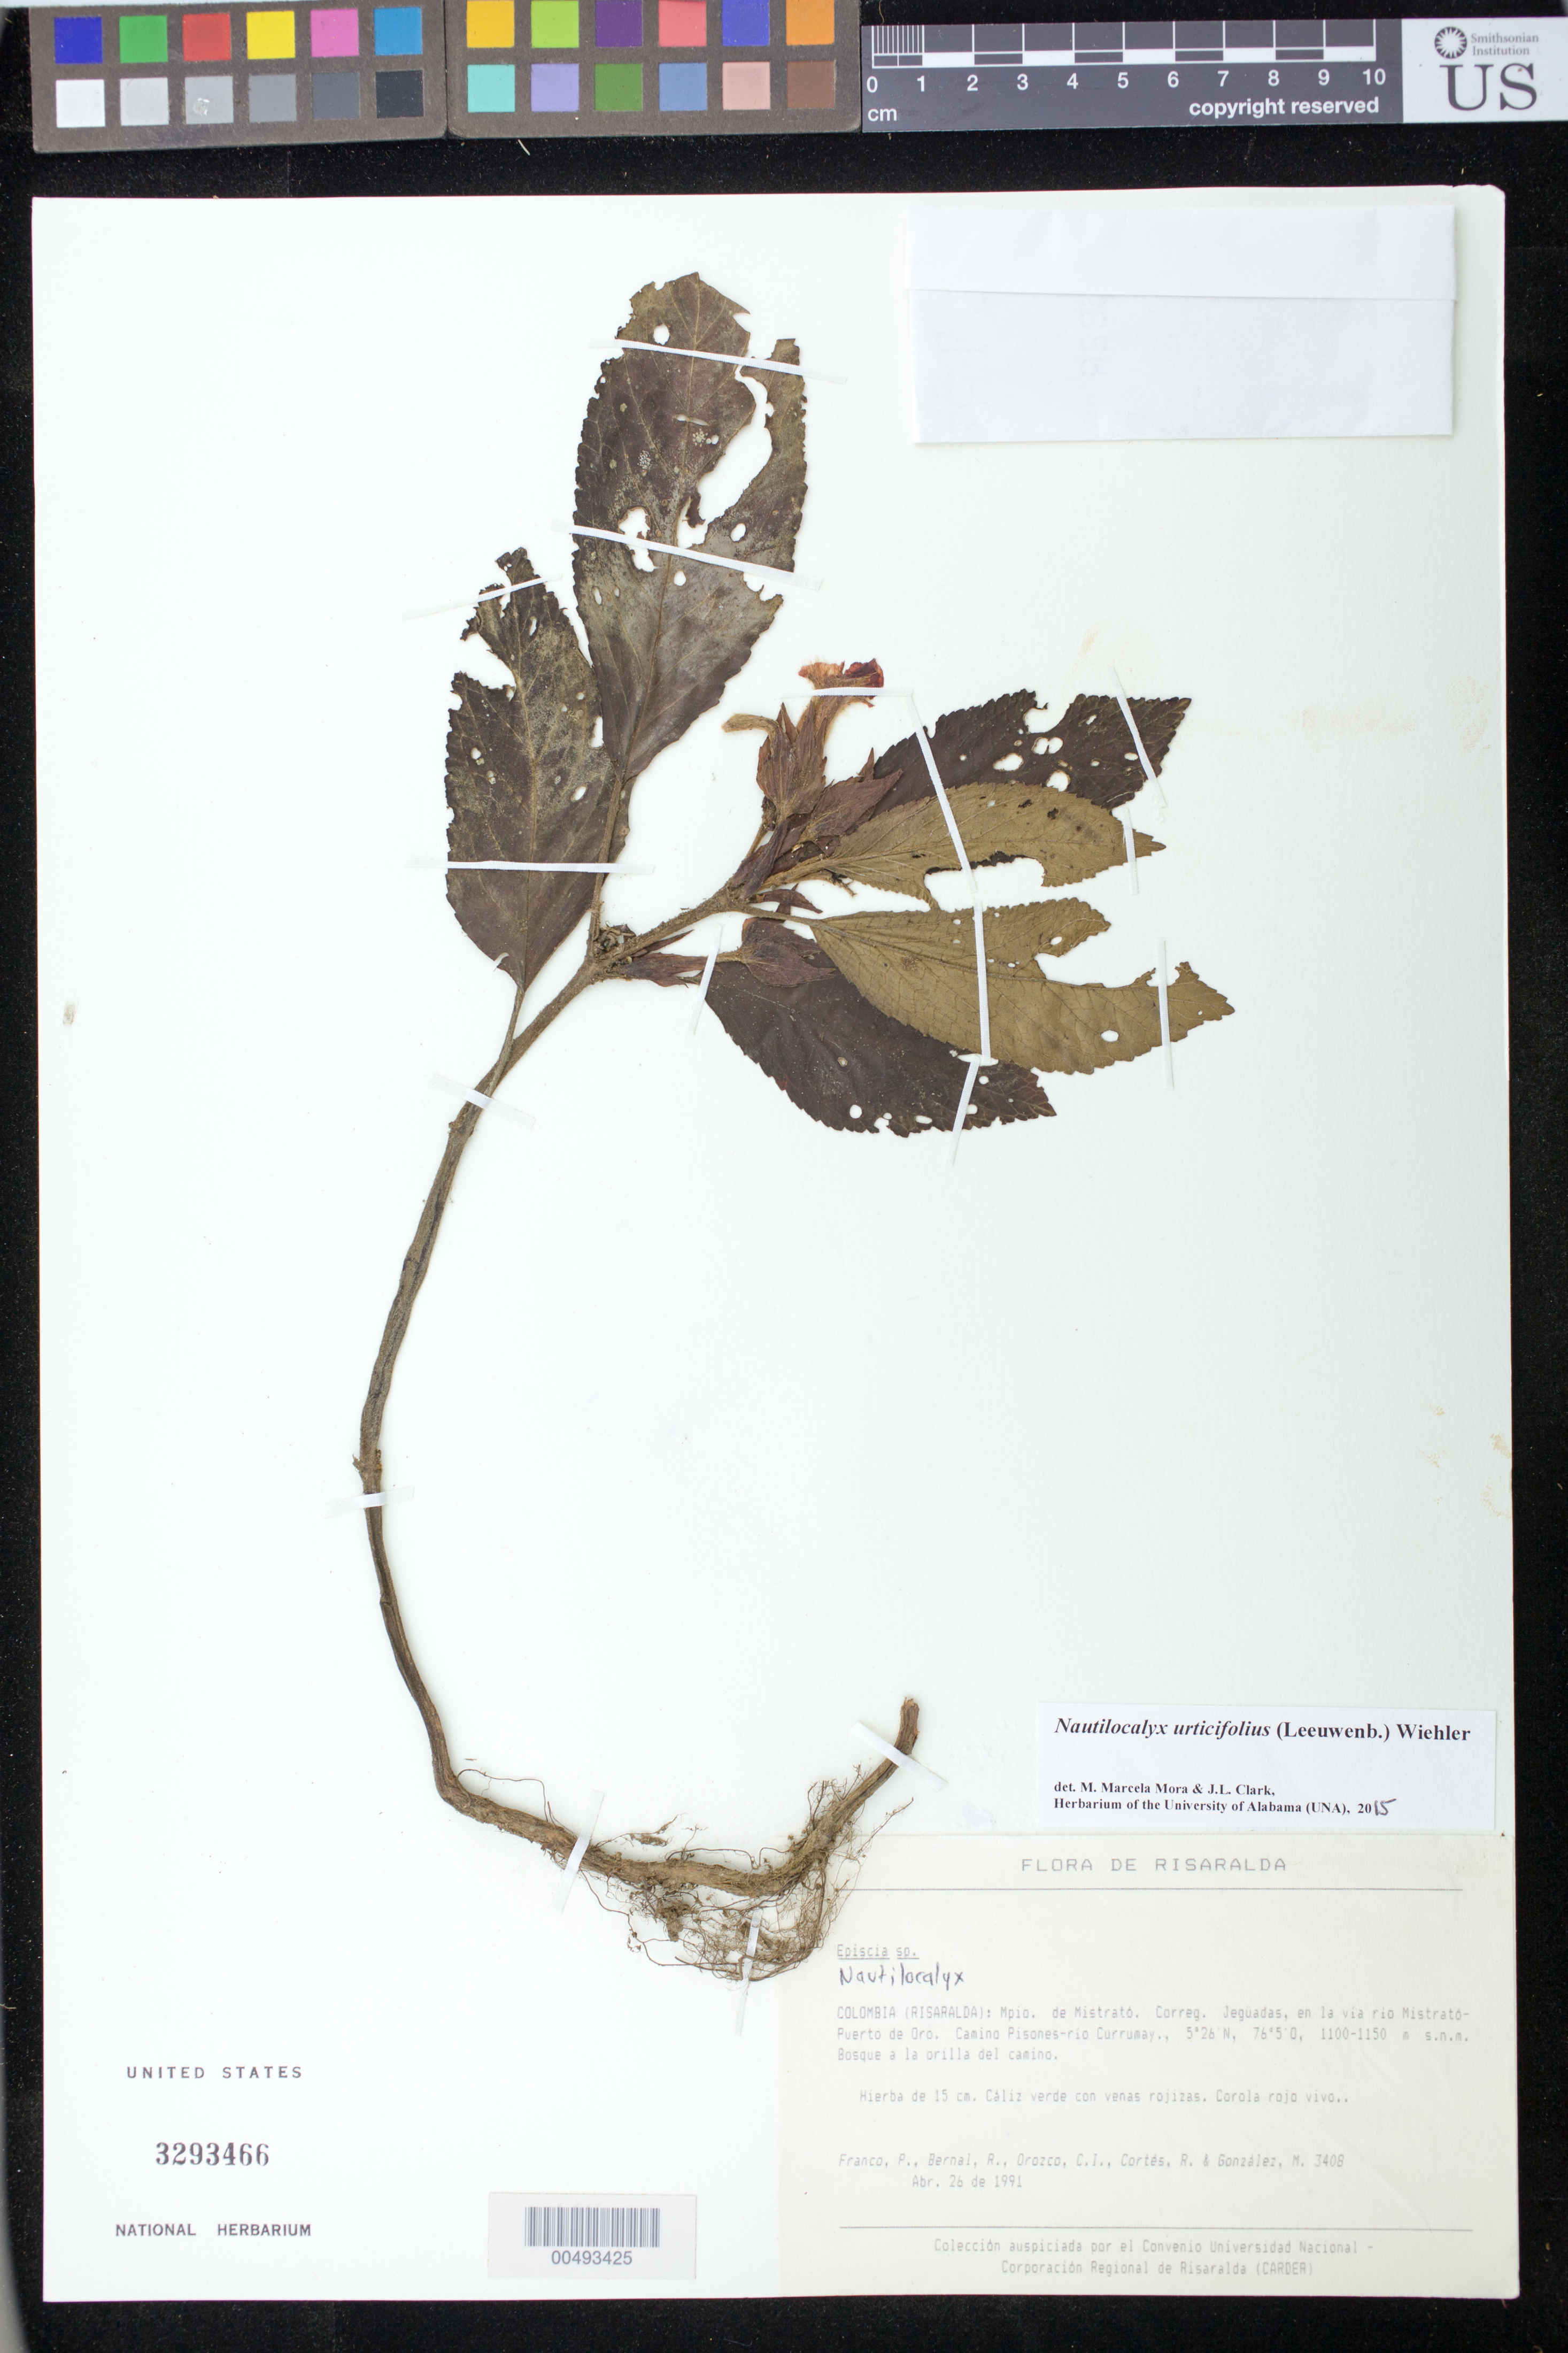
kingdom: Plantae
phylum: Tracheophyta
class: Magnoliopsida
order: Lamiales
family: Gesneriaceae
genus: Nautilocalyx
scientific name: Nautilocalyx urticifolius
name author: (Leeuwenb.) Wiehler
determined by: Mora, M. M.; Clark, J. L.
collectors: P. Franco Roselli, R. Bernal, C. I. Orozco, R. Cortés & M. Gonzalez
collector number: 3408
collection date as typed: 26 Apr 1991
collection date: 1991-04-26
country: Colombia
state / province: Risaralda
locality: Mpio. Mistrató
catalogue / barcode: US 3293466